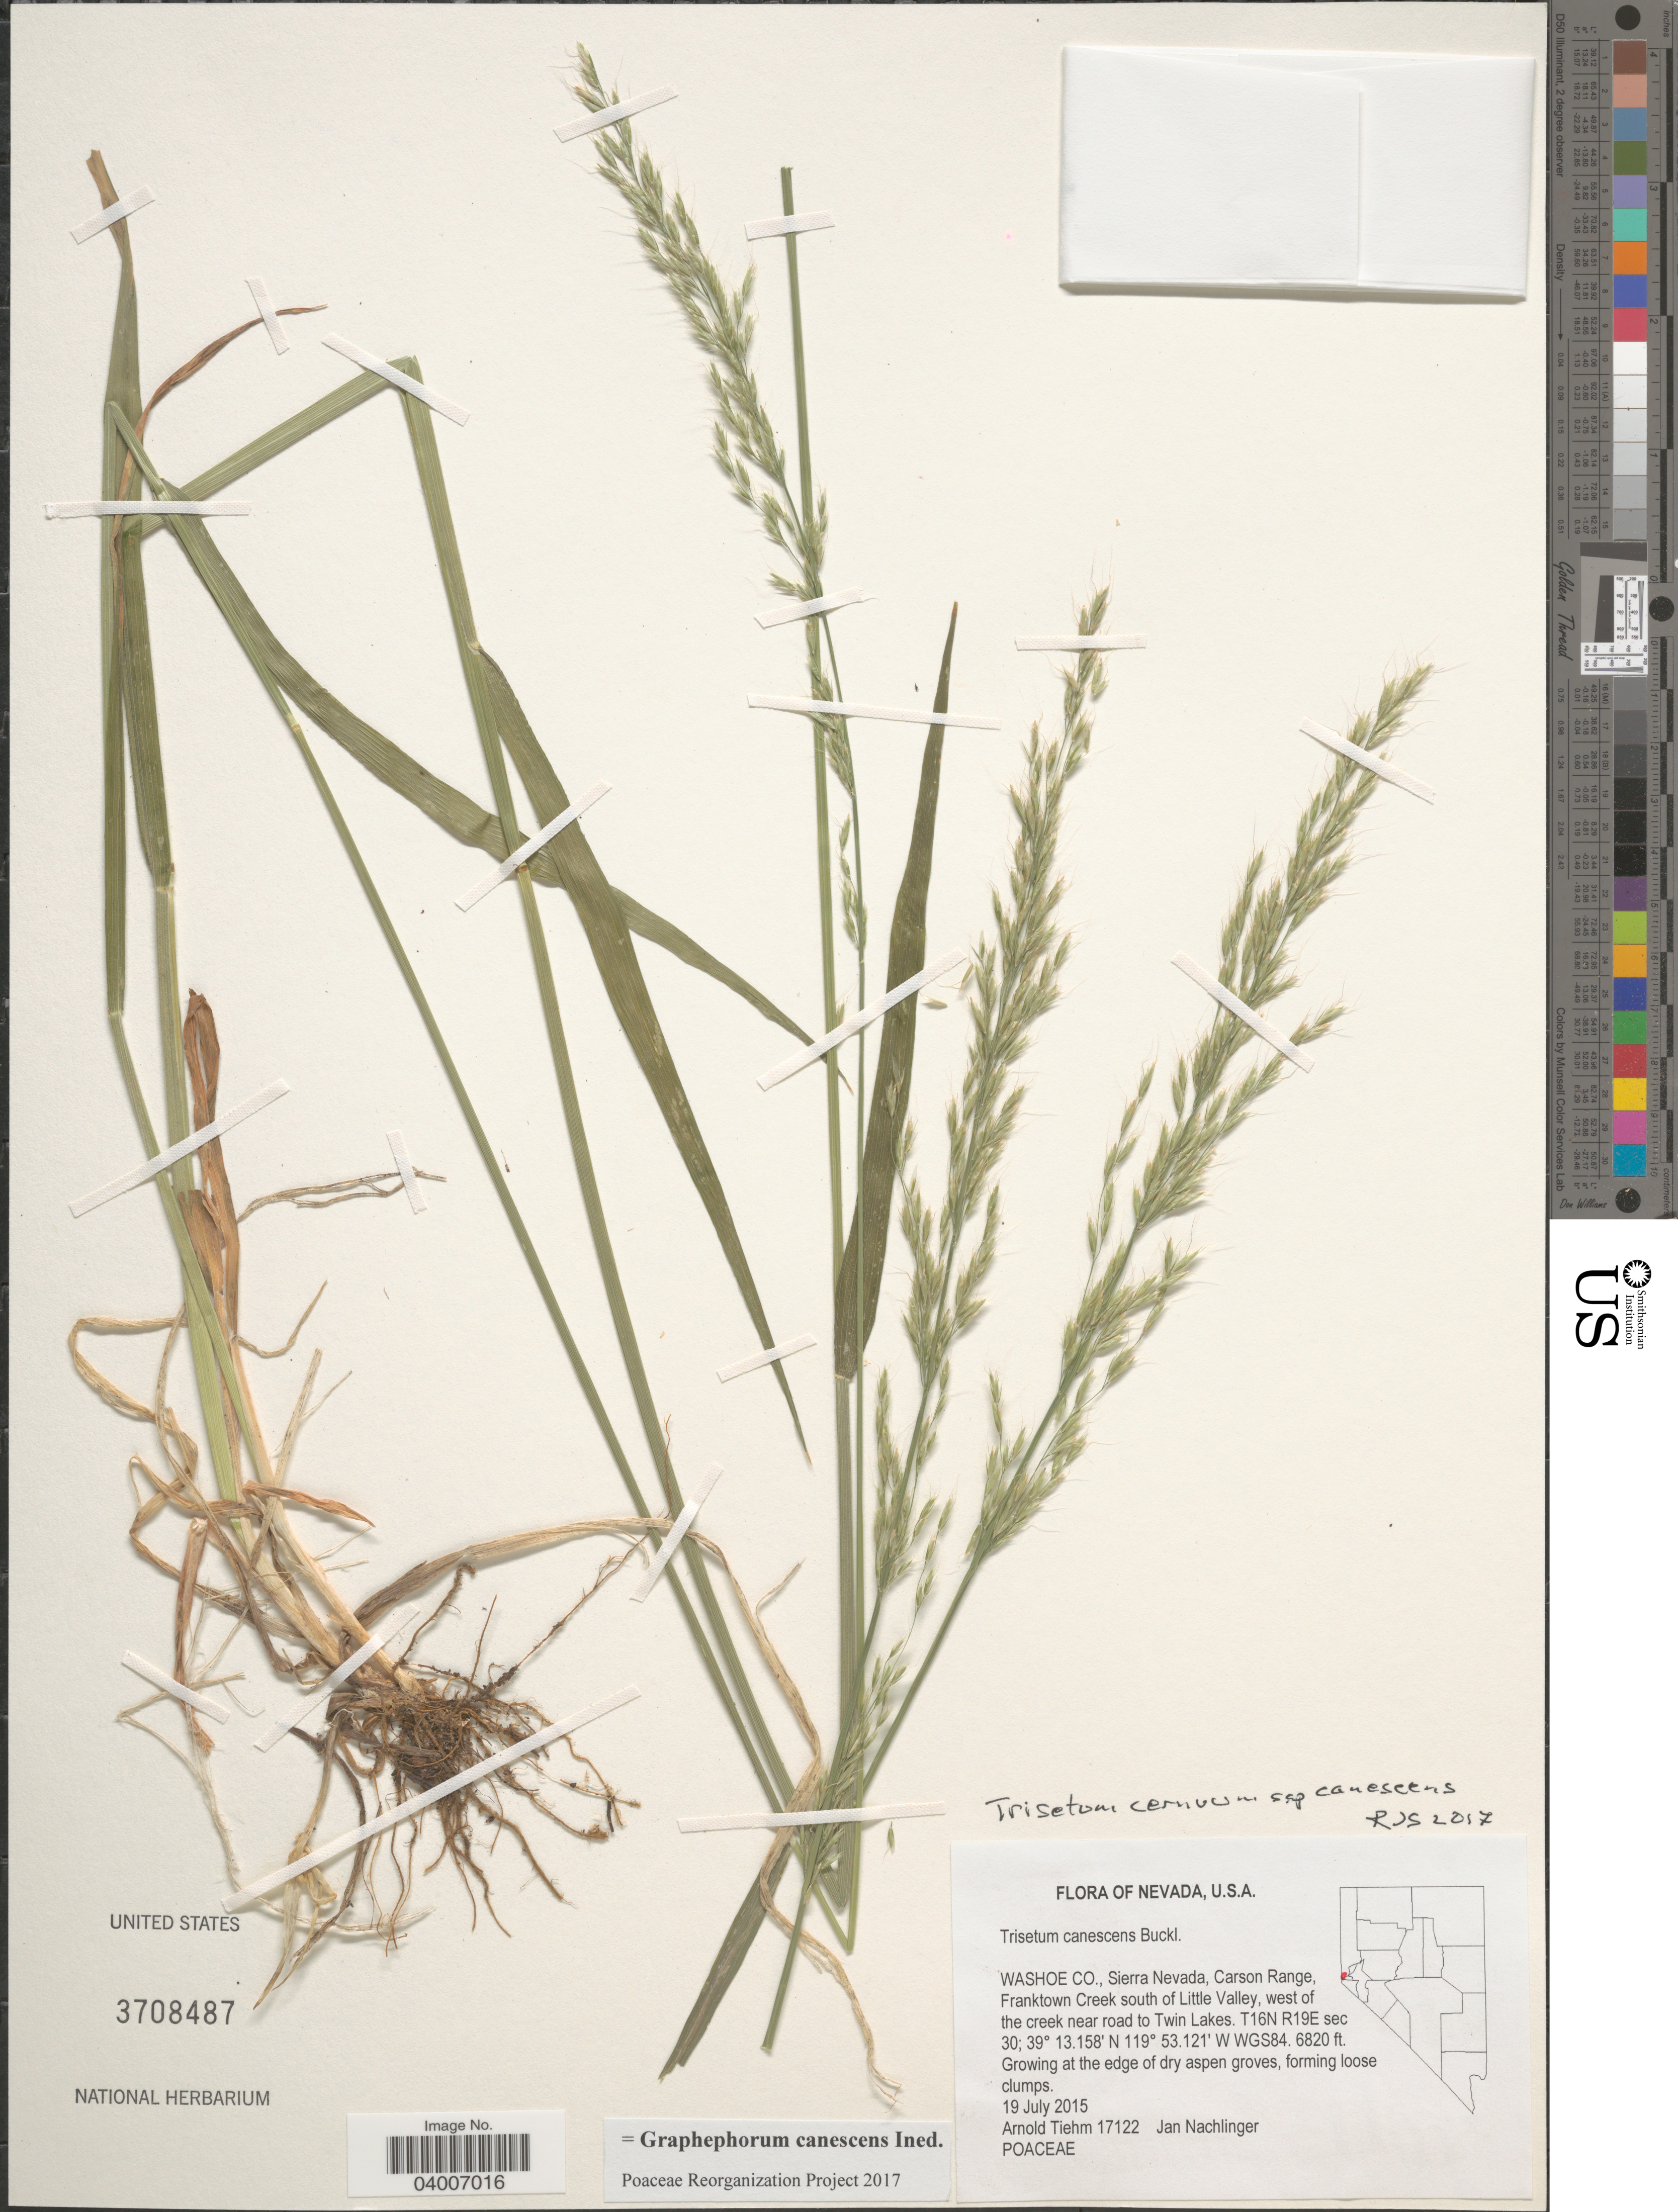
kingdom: Plantae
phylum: Tracheophyta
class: Liliopsida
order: Poales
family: Poaceae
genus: Graphephorum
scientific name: Graphephorum canescens ined.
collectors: A. Tiehm & J. Nachlinger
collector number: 17122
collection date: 2015-07-19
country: United States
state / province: Nevada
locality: Washoe Co., Sierra Nevada, Carson Range, Franktown Creek south of Little Valley, west of the creek near road to Twin Lakes. T16 R19E sec 30. WGS84.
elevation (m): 2079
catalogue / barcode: US 3708487